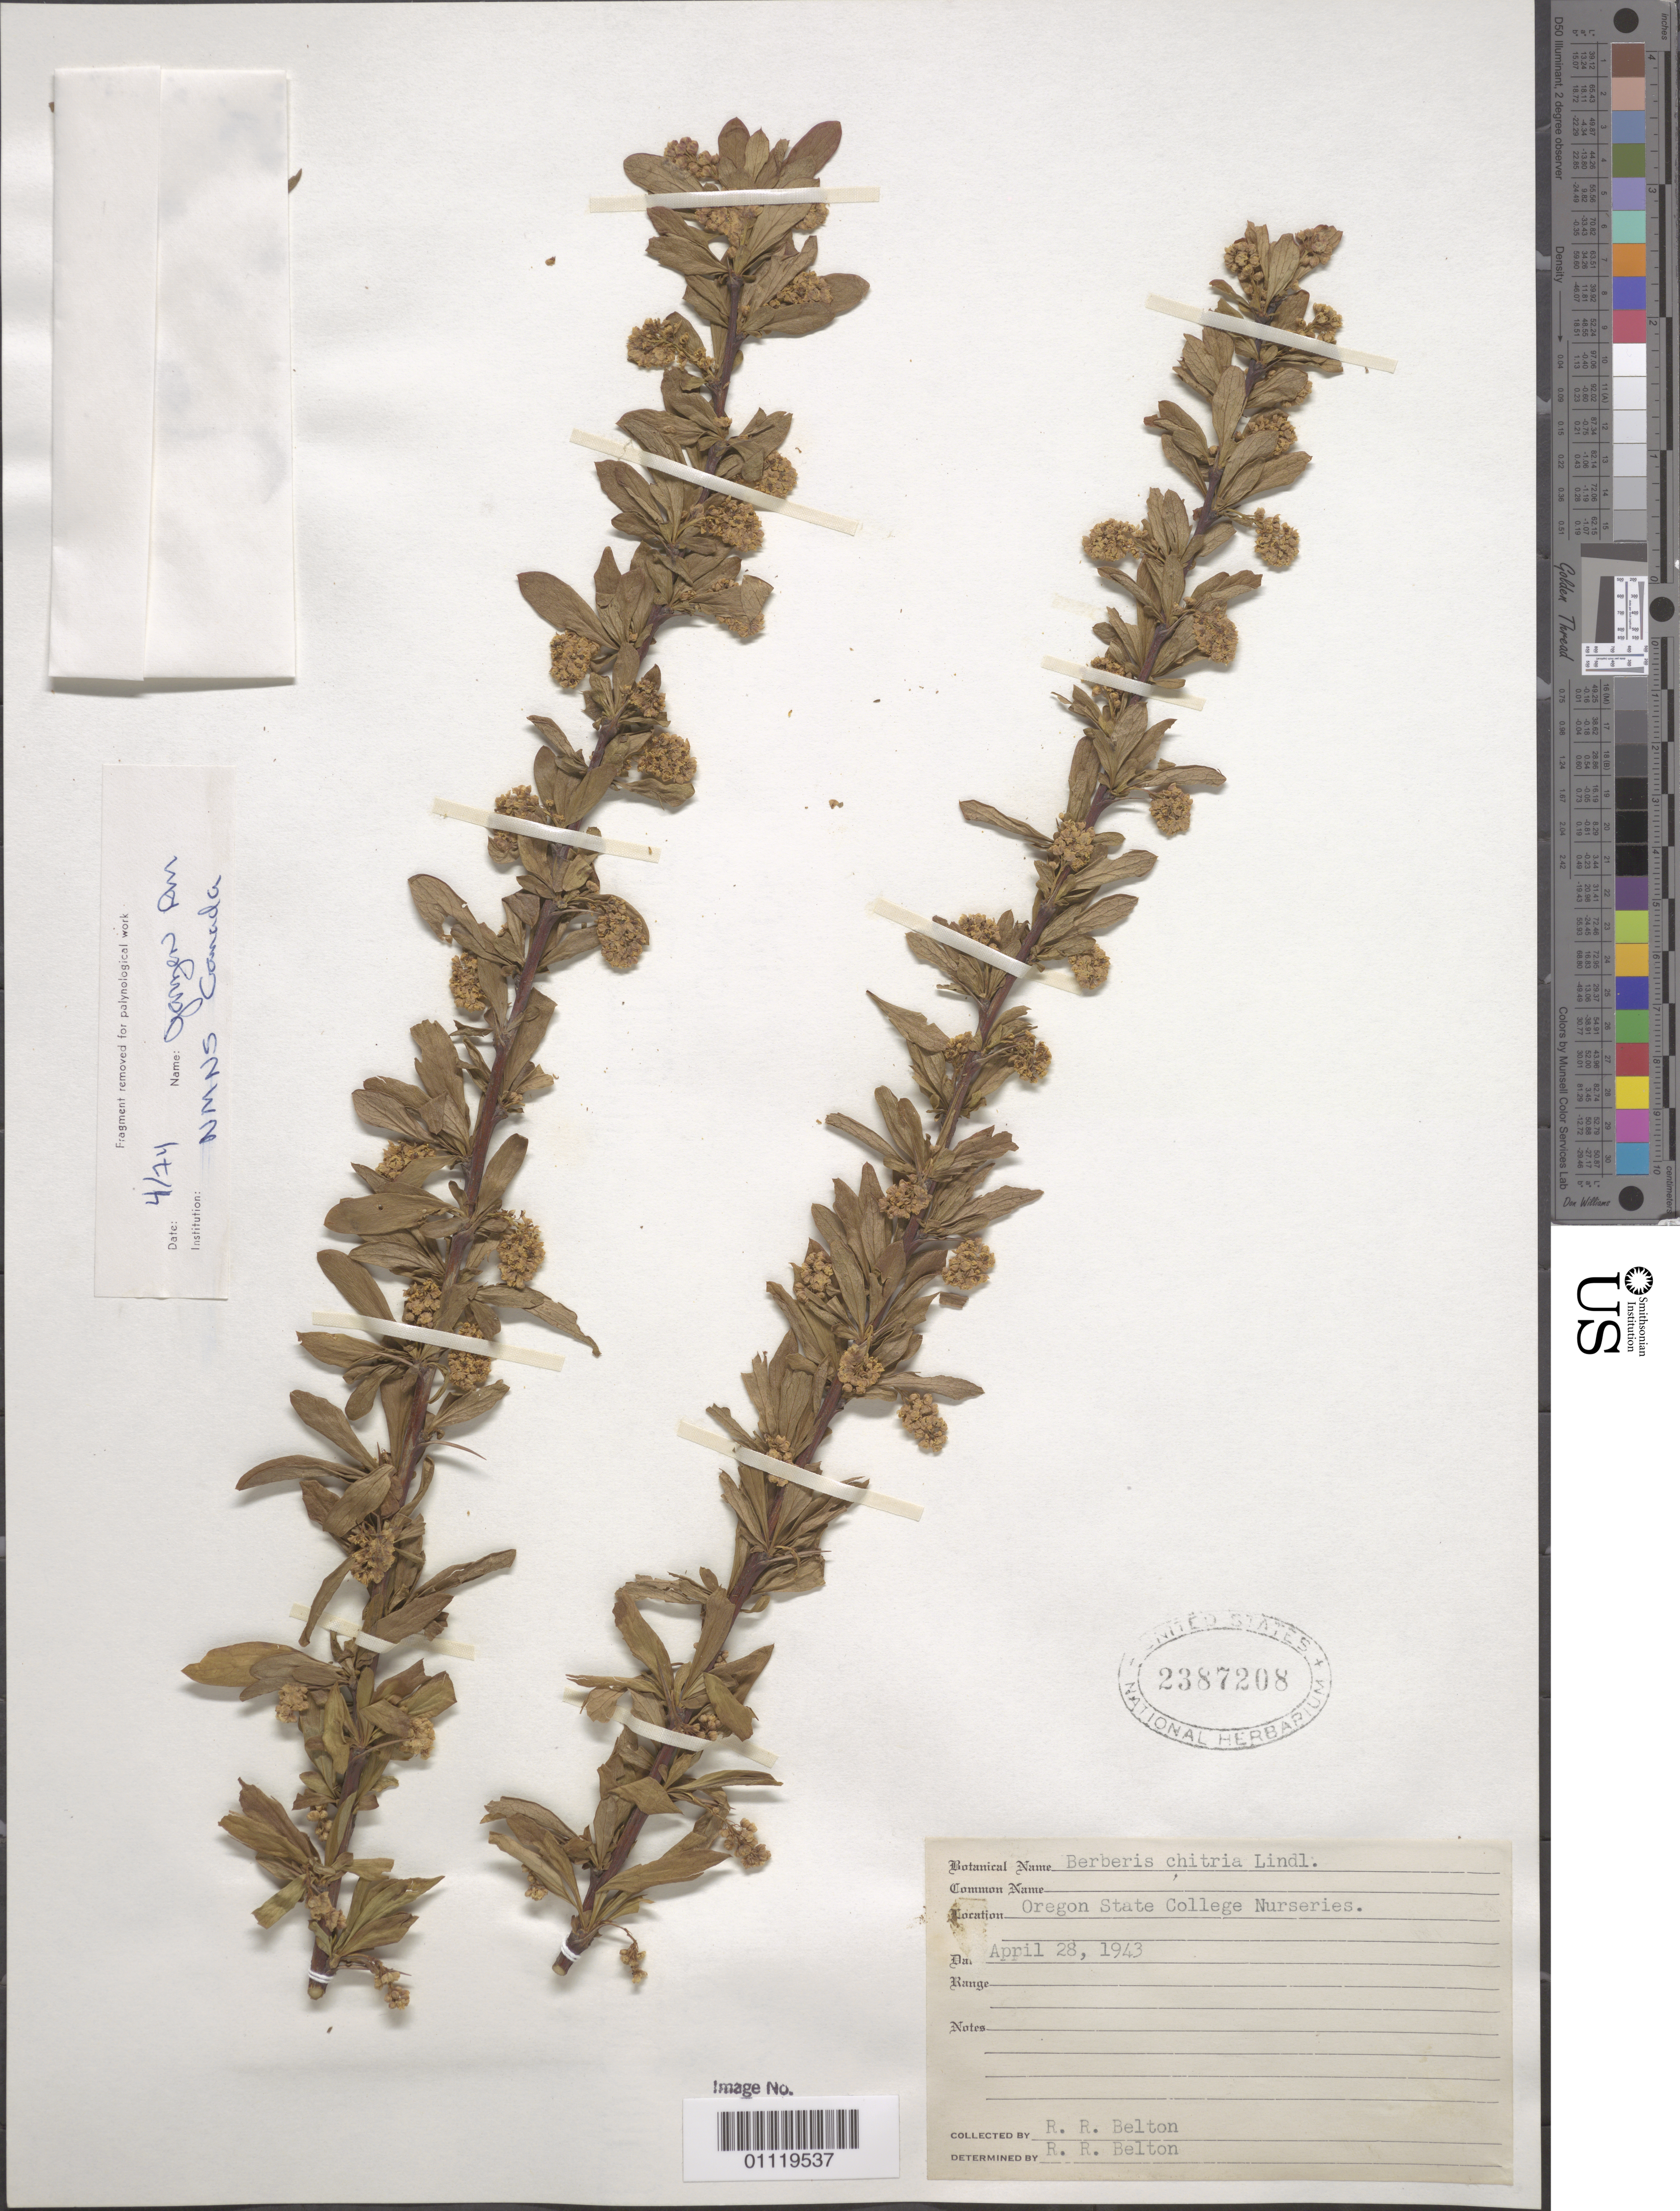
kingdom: Plantae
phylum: Tracheophyta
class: Magnoliopsida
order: Ranunculales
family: Berberidaceae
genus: Berberis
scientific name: Berberis chitria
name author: Buch.-Ham. ex Ker Gawl.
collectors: R. Belton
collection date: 1943-04-28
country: United States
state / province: Oregon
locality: Oregon State College nurseries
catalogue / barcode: US 2387208